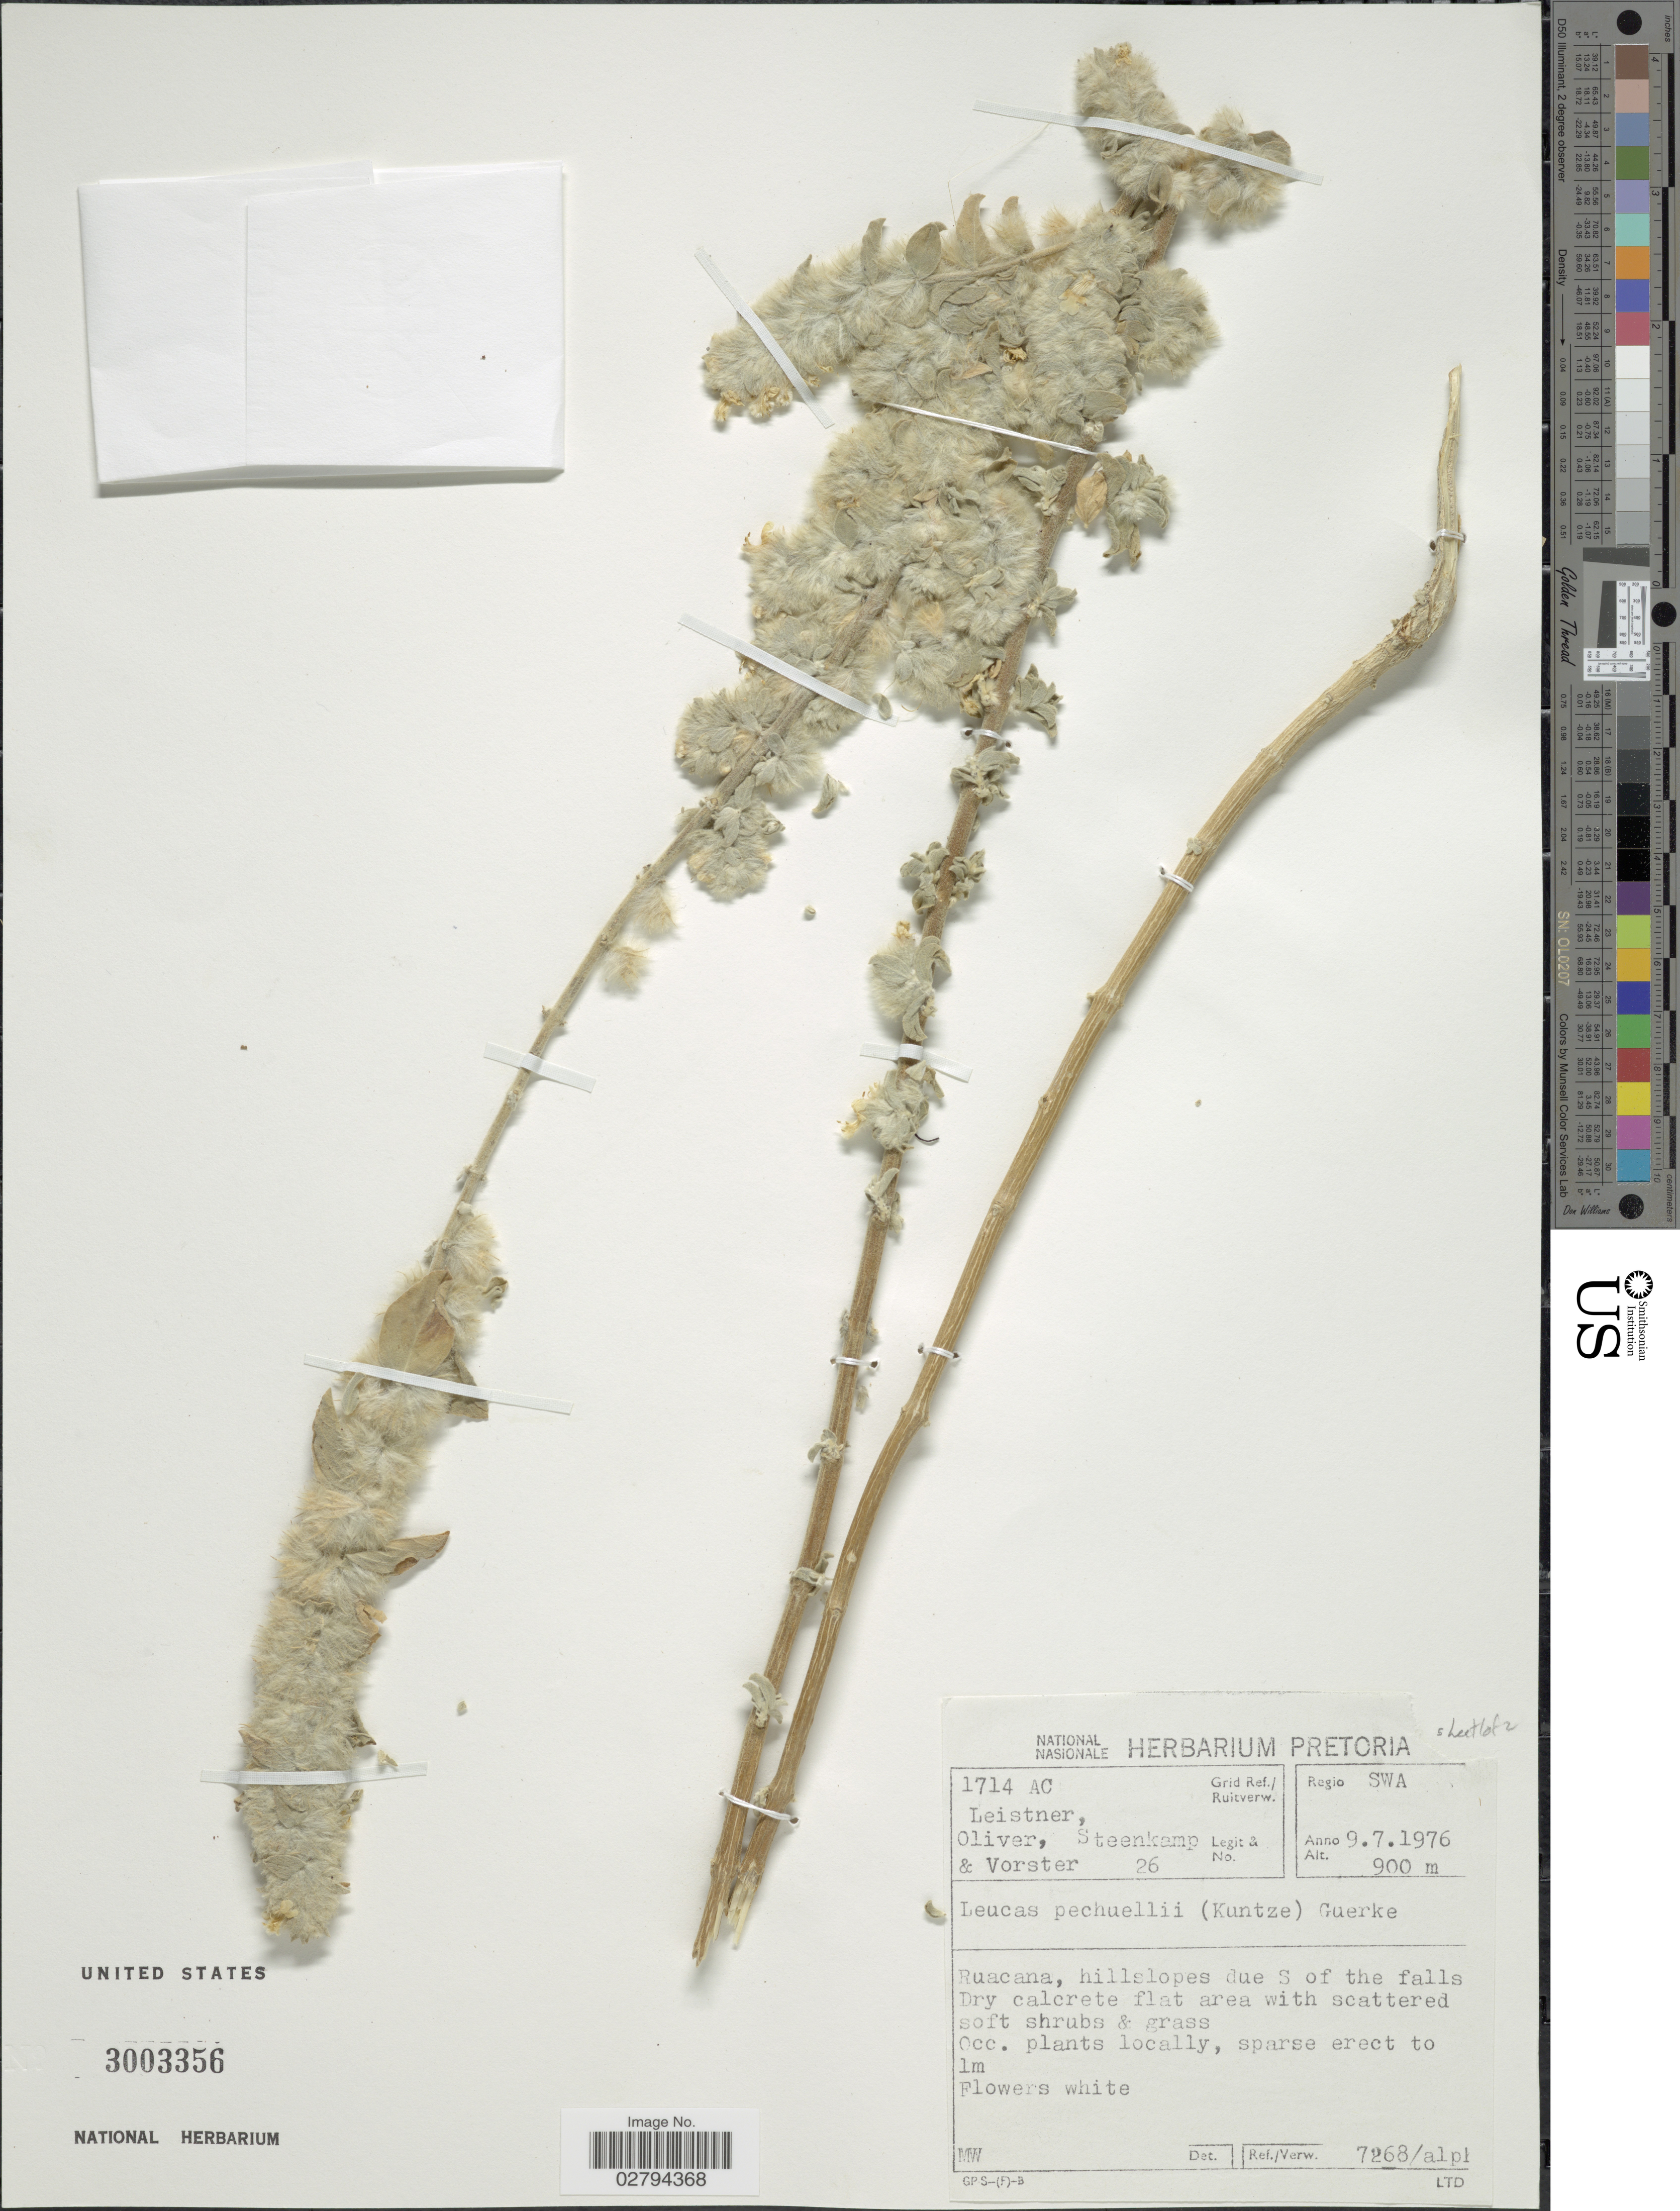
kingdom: Plantae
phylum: Tracheophyta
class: Magnoliopsida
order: Lamiales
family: Lamiaceae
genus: Leucas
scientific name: Leucas pechuelii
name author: (Kuntze) Baker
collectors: Leistner, Oliver, --, -- Steenkamp & -. Vorster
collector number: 26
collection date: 1976-07-09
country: South Africa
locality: Regio SWA. Ruacana, hill, slopes due S of the falls.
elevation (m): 900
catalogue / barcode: US 3003356